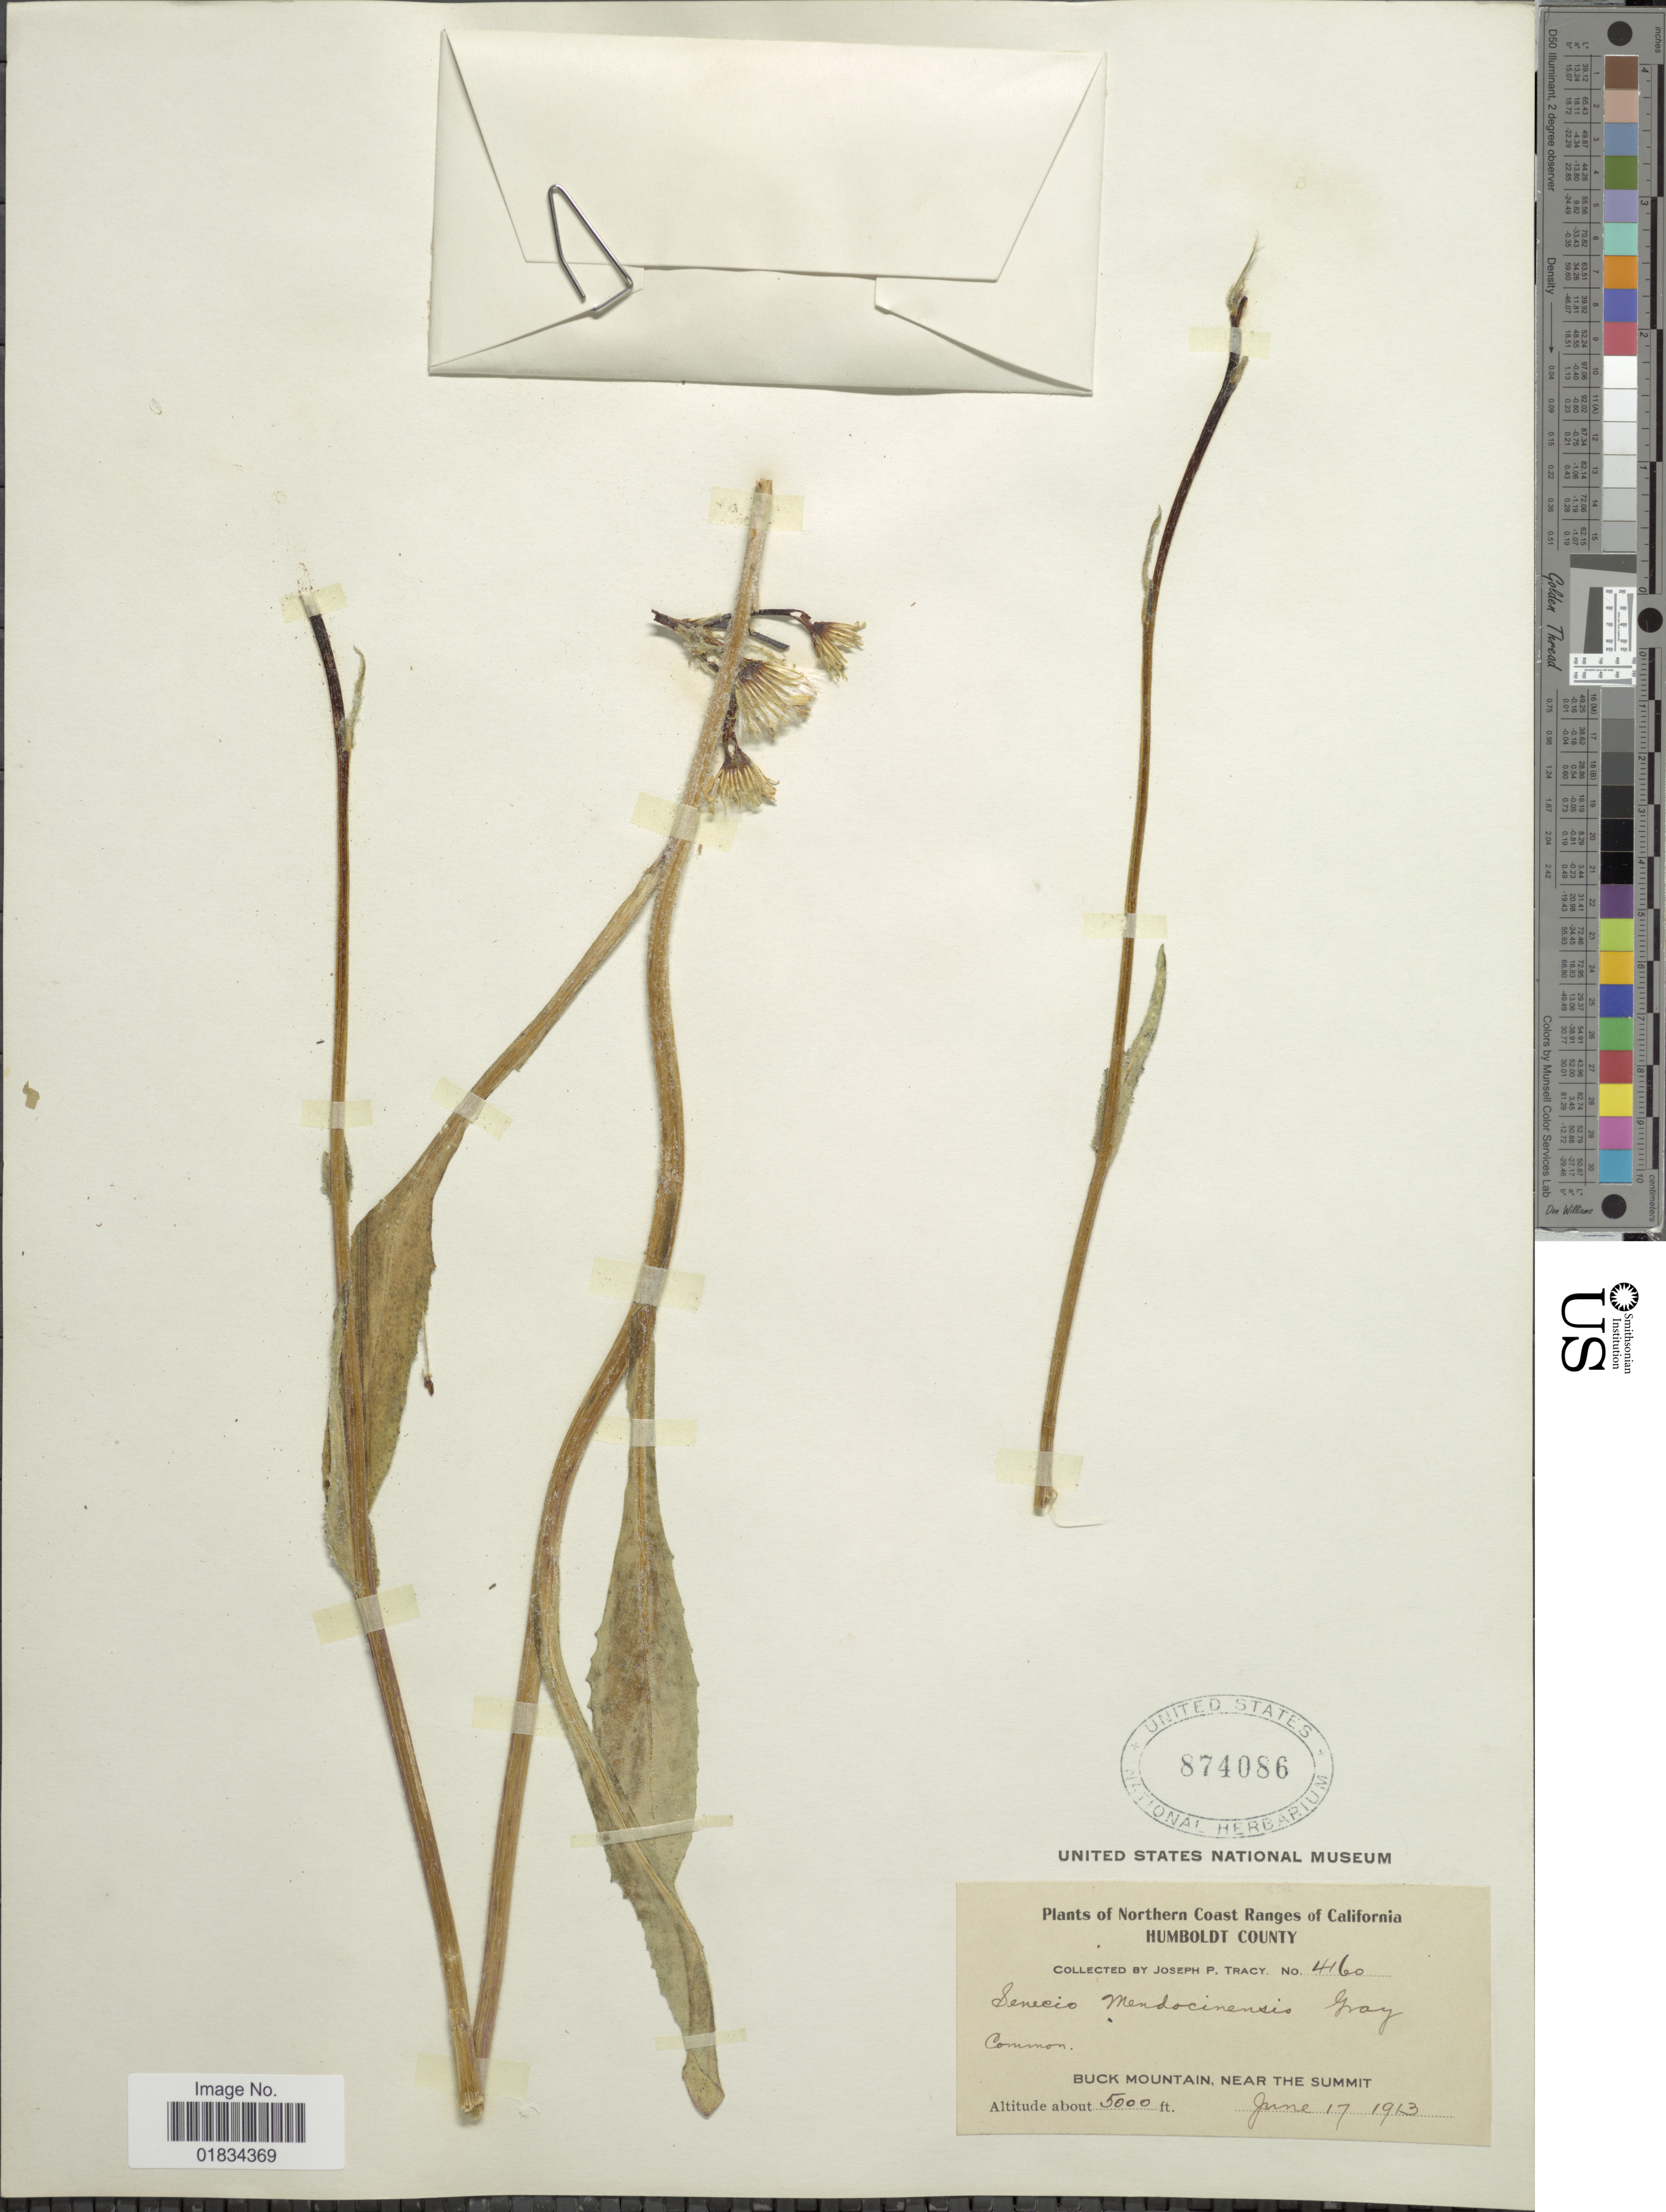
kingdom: Plantae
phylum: Tracheophyta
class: Magnoliopsida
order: Asterales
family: Asteraceae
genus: Senecio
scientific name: Senecio integerrimus var. major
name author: (A. Gray) Cronq.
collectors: J. Tracy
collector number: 4160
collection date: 1913-06-17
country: United States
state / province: California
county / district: Humboldt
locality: Northern Coast Ranges. Buck Mountain, near The summit. Humboldt County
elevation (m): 1524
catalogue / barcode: US 874086